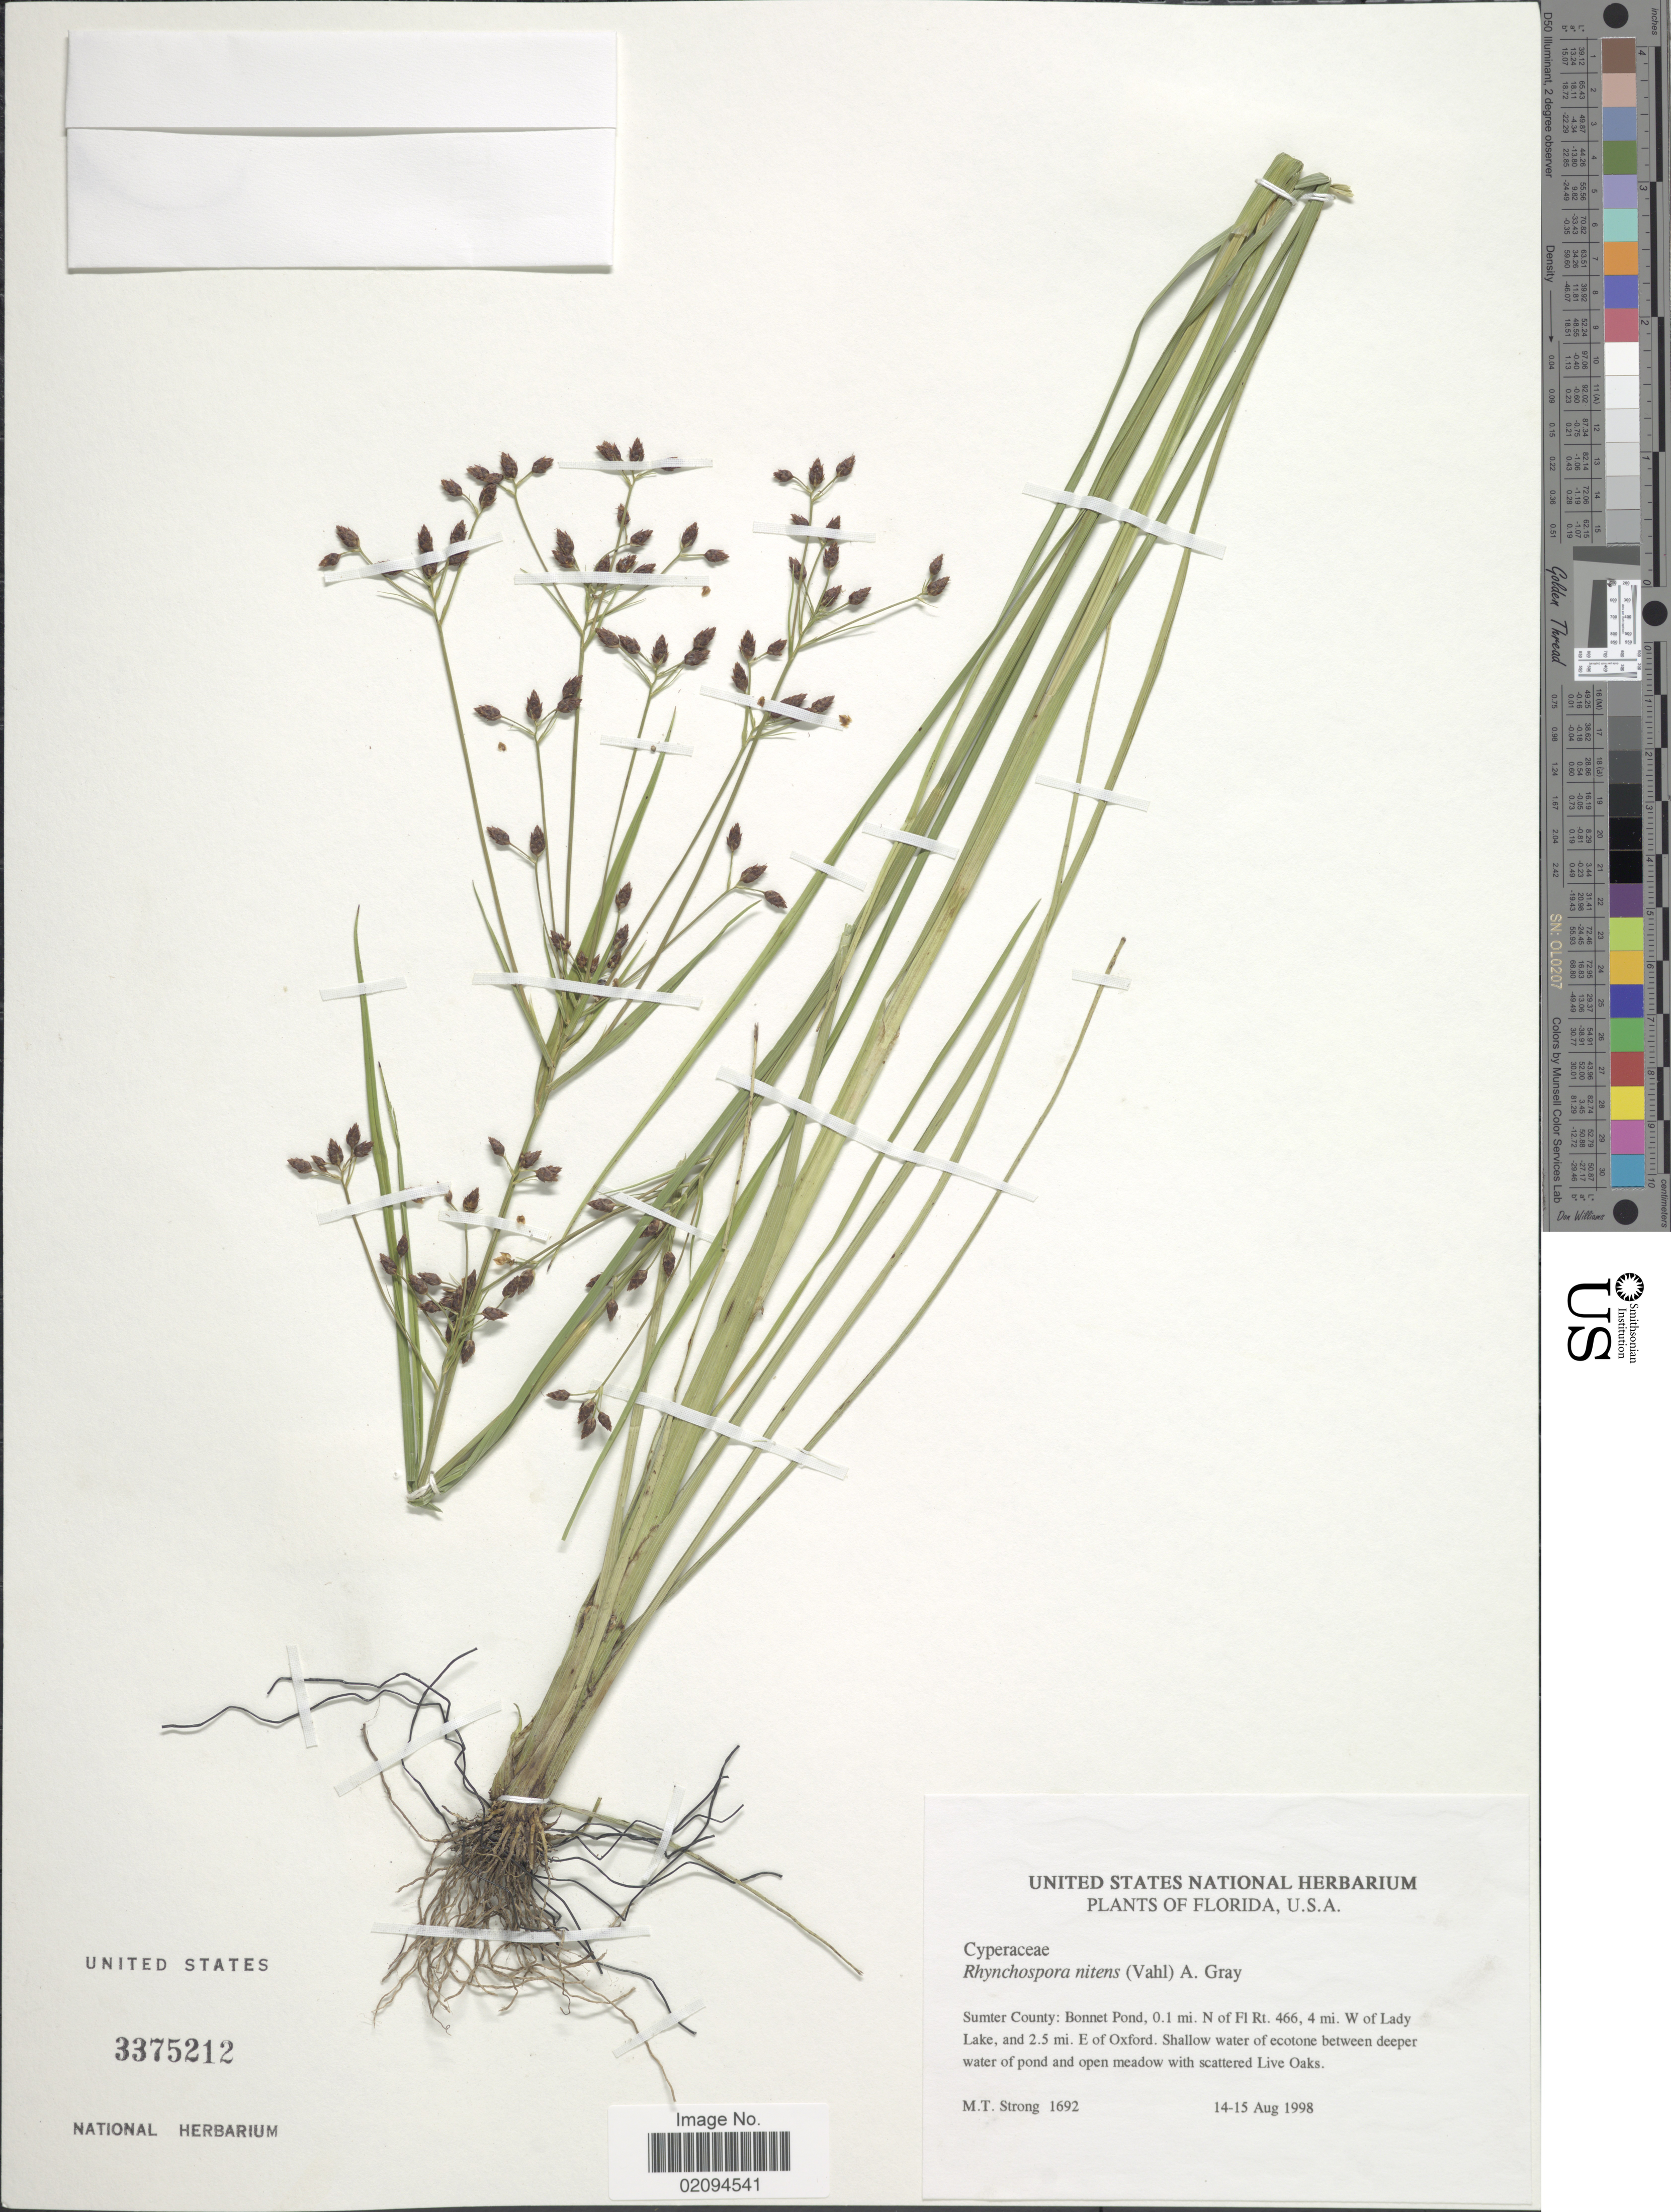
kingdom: Plantae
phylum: Tracheophyta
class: Liliopsida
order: Poales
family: Cyperaceae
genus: Rhynchospora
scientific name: Rhynchospora nitens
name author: (Vahl) A. Gray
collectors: M. T. Strong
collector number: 1692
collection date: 1998-08-14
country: United States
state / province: Florida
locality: Sumter County: Bonnet Pond, 0.1 mi. N of Fl Rt. 466, 4 mi. W of Lady Lake, and 2.5 mi. E of Oxford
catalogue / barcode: US 3375212